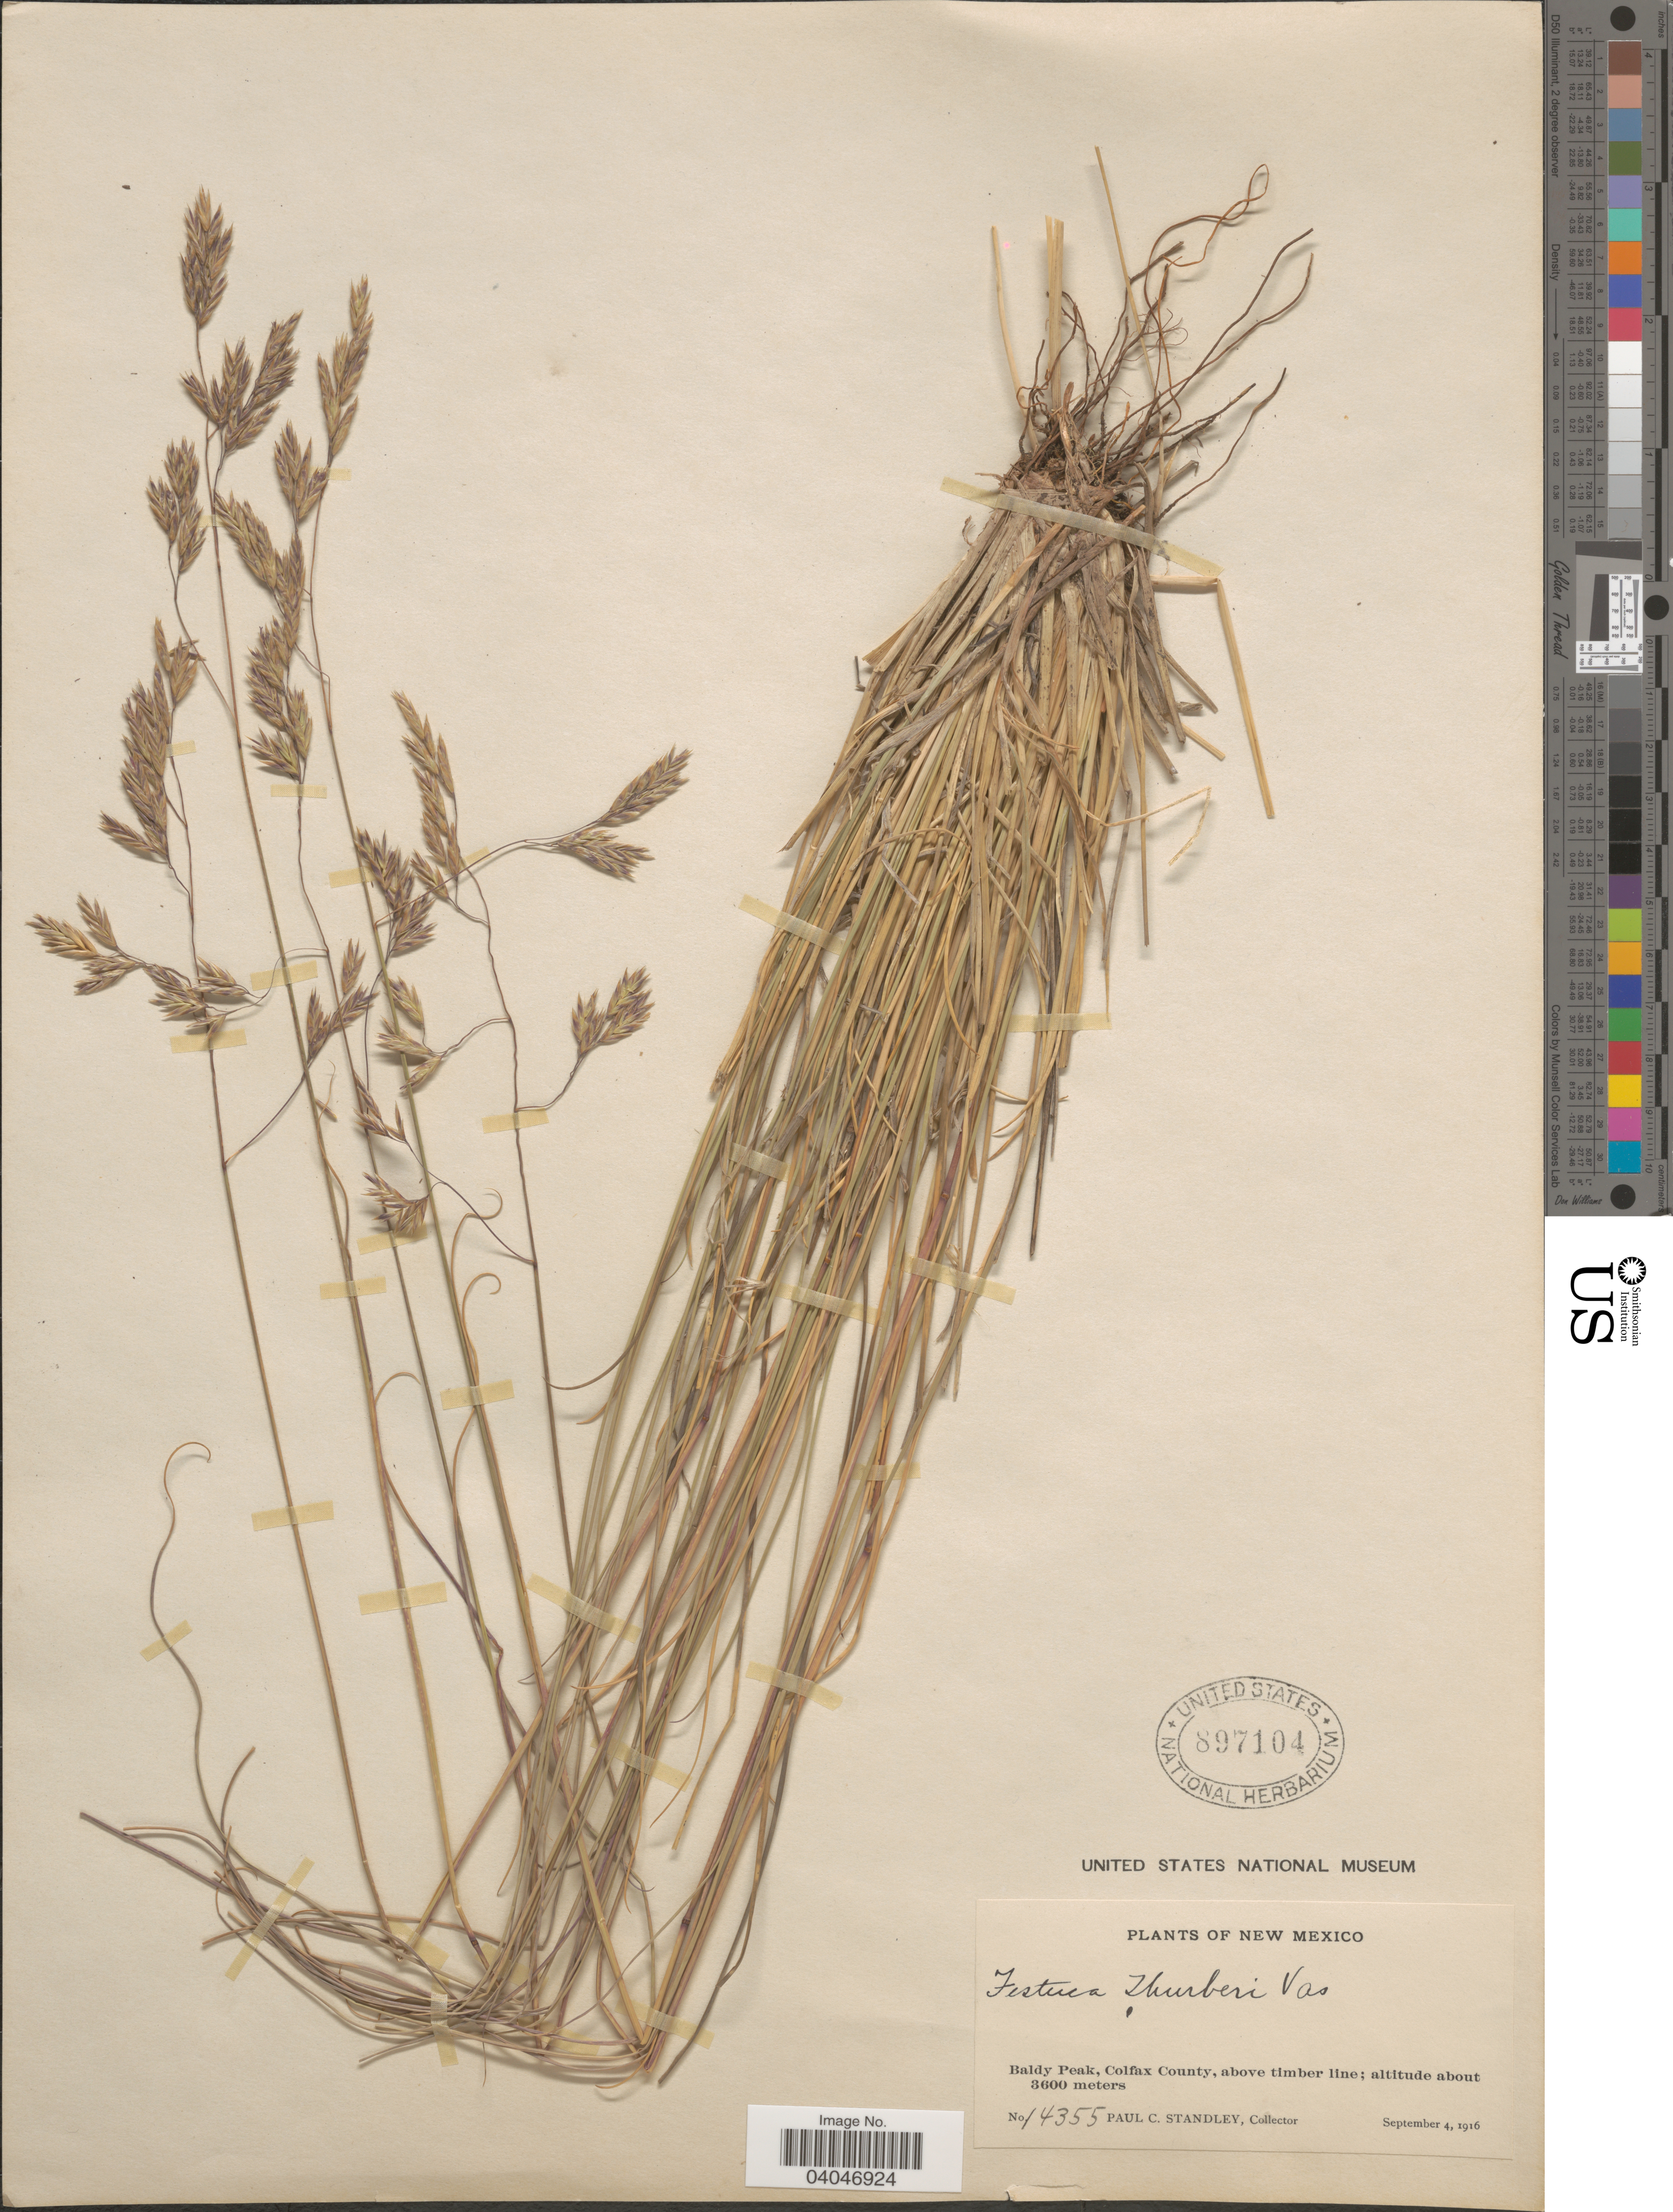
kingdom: Plantae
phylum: Tracheophyta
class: Liliopsida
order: Poales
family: Poaceae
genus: Festuca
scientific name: Festuca thurberi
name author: Vasey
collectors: P. C. Standley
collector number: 14355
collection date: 1916-09-04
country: United States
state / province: New Mexico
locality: Baldy Peak, Colfax County, above timber line.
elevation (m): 3600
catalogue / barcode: US 897104